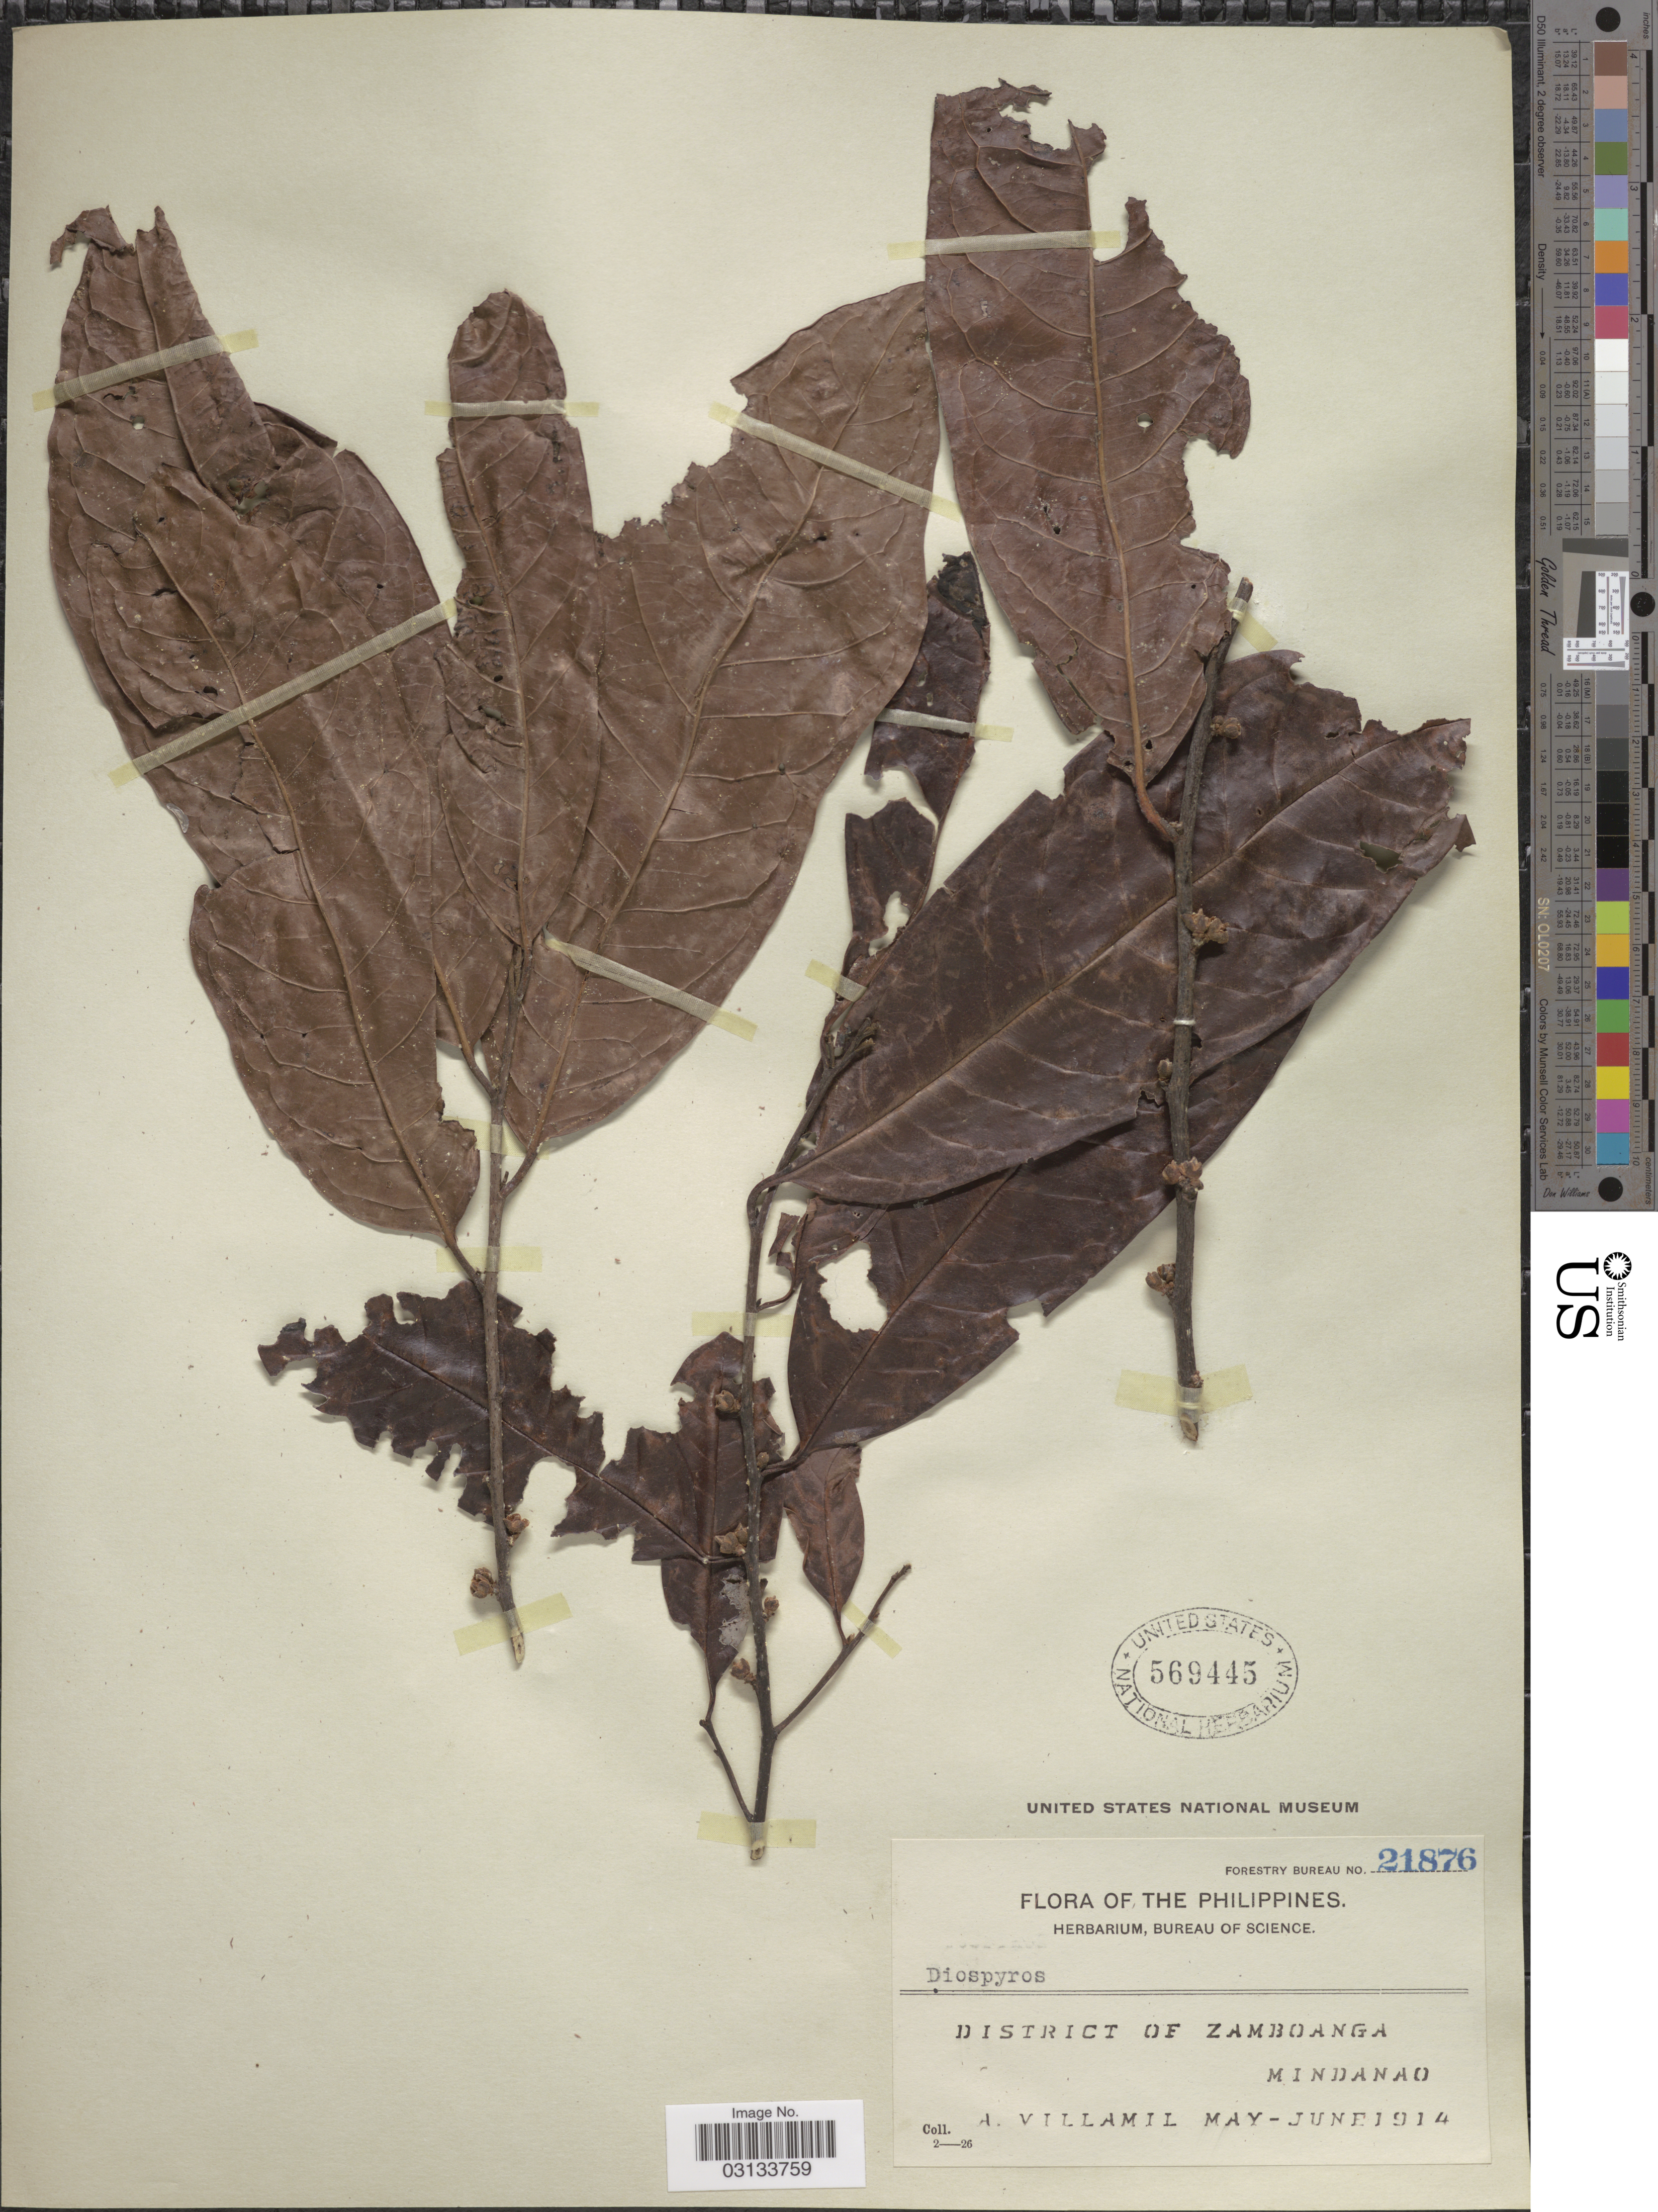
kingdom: Plantae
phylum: Tracheophyta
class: Magnoliopsida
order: Ericales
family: Ebenaceae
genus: Diospyros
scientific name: Diospyros sp.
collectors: A. Villamil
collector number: Forestry Bureau 21876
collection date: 1914-05/1914-06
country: Philippines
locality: District of Zamboanga. Mindanao.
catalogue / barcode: US 569445